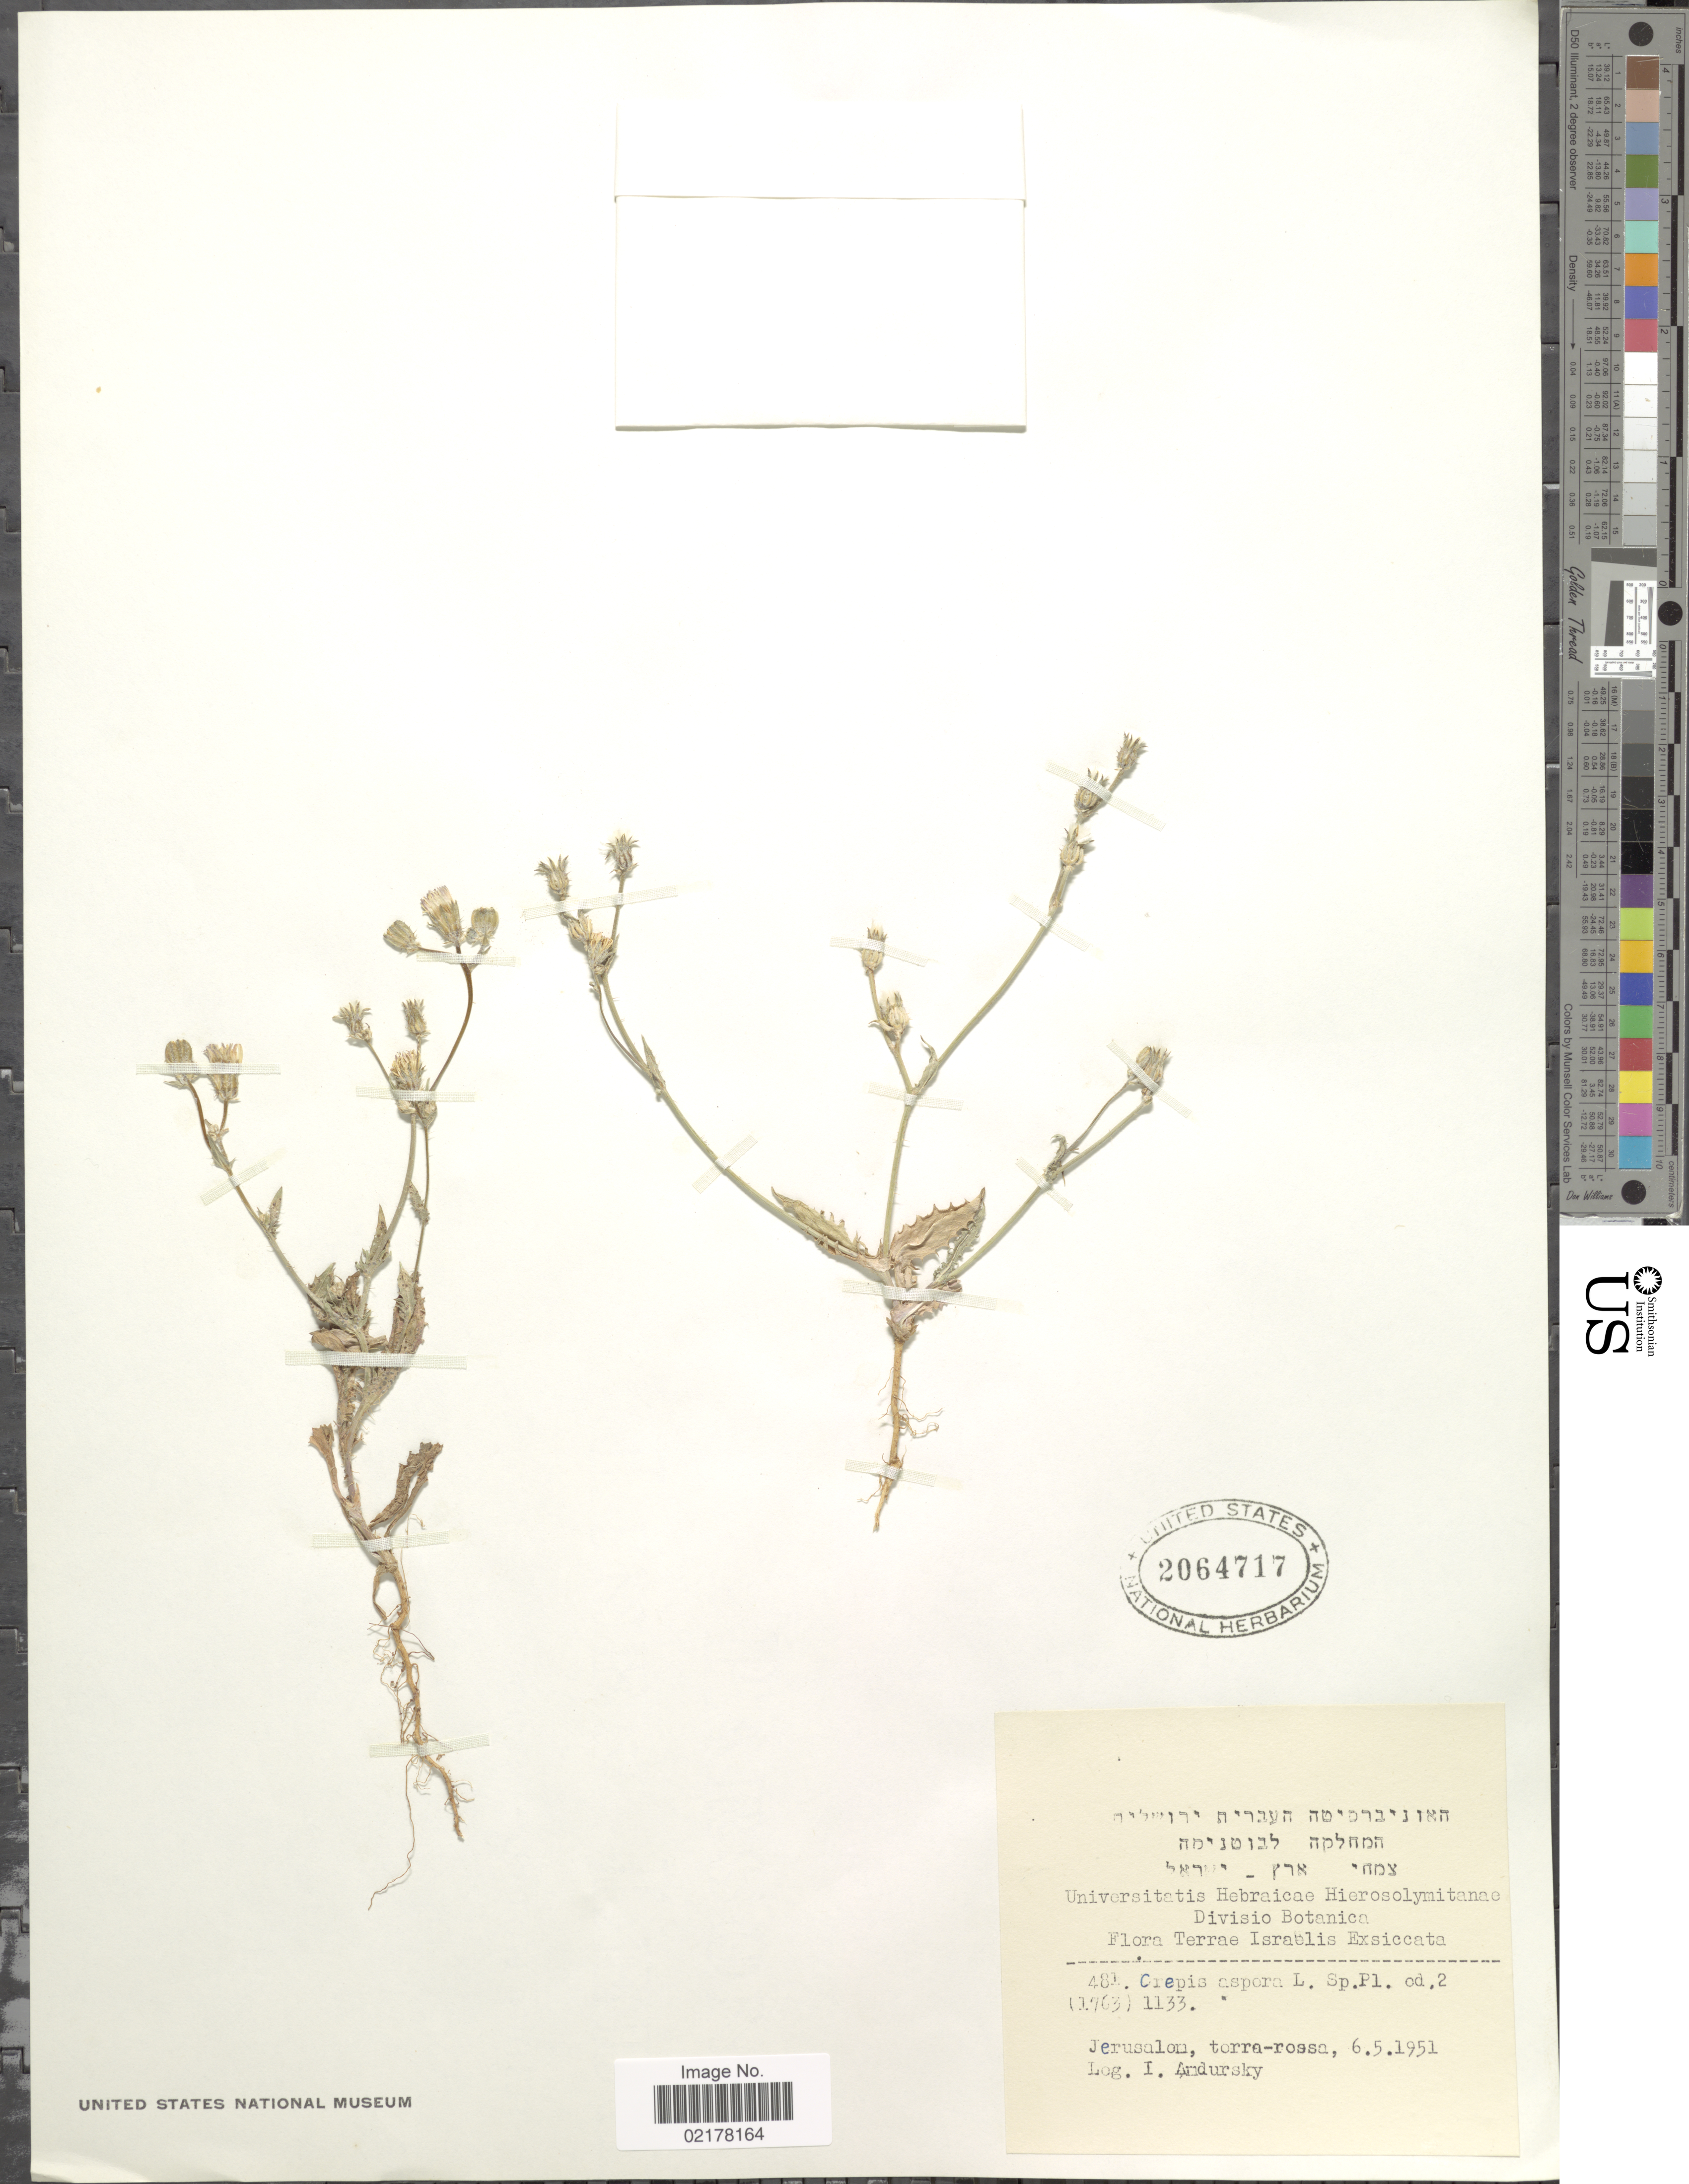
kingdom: Plantae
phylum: Tracheophyta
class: Magnoliopsida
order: Asterales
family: Asteraceae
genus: Crepis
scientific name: Crepis aspera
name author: L.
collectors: I. Amdursky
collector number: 481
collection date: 1951-05-06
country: Israel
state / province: Jerusalem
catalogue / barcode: US 2064717